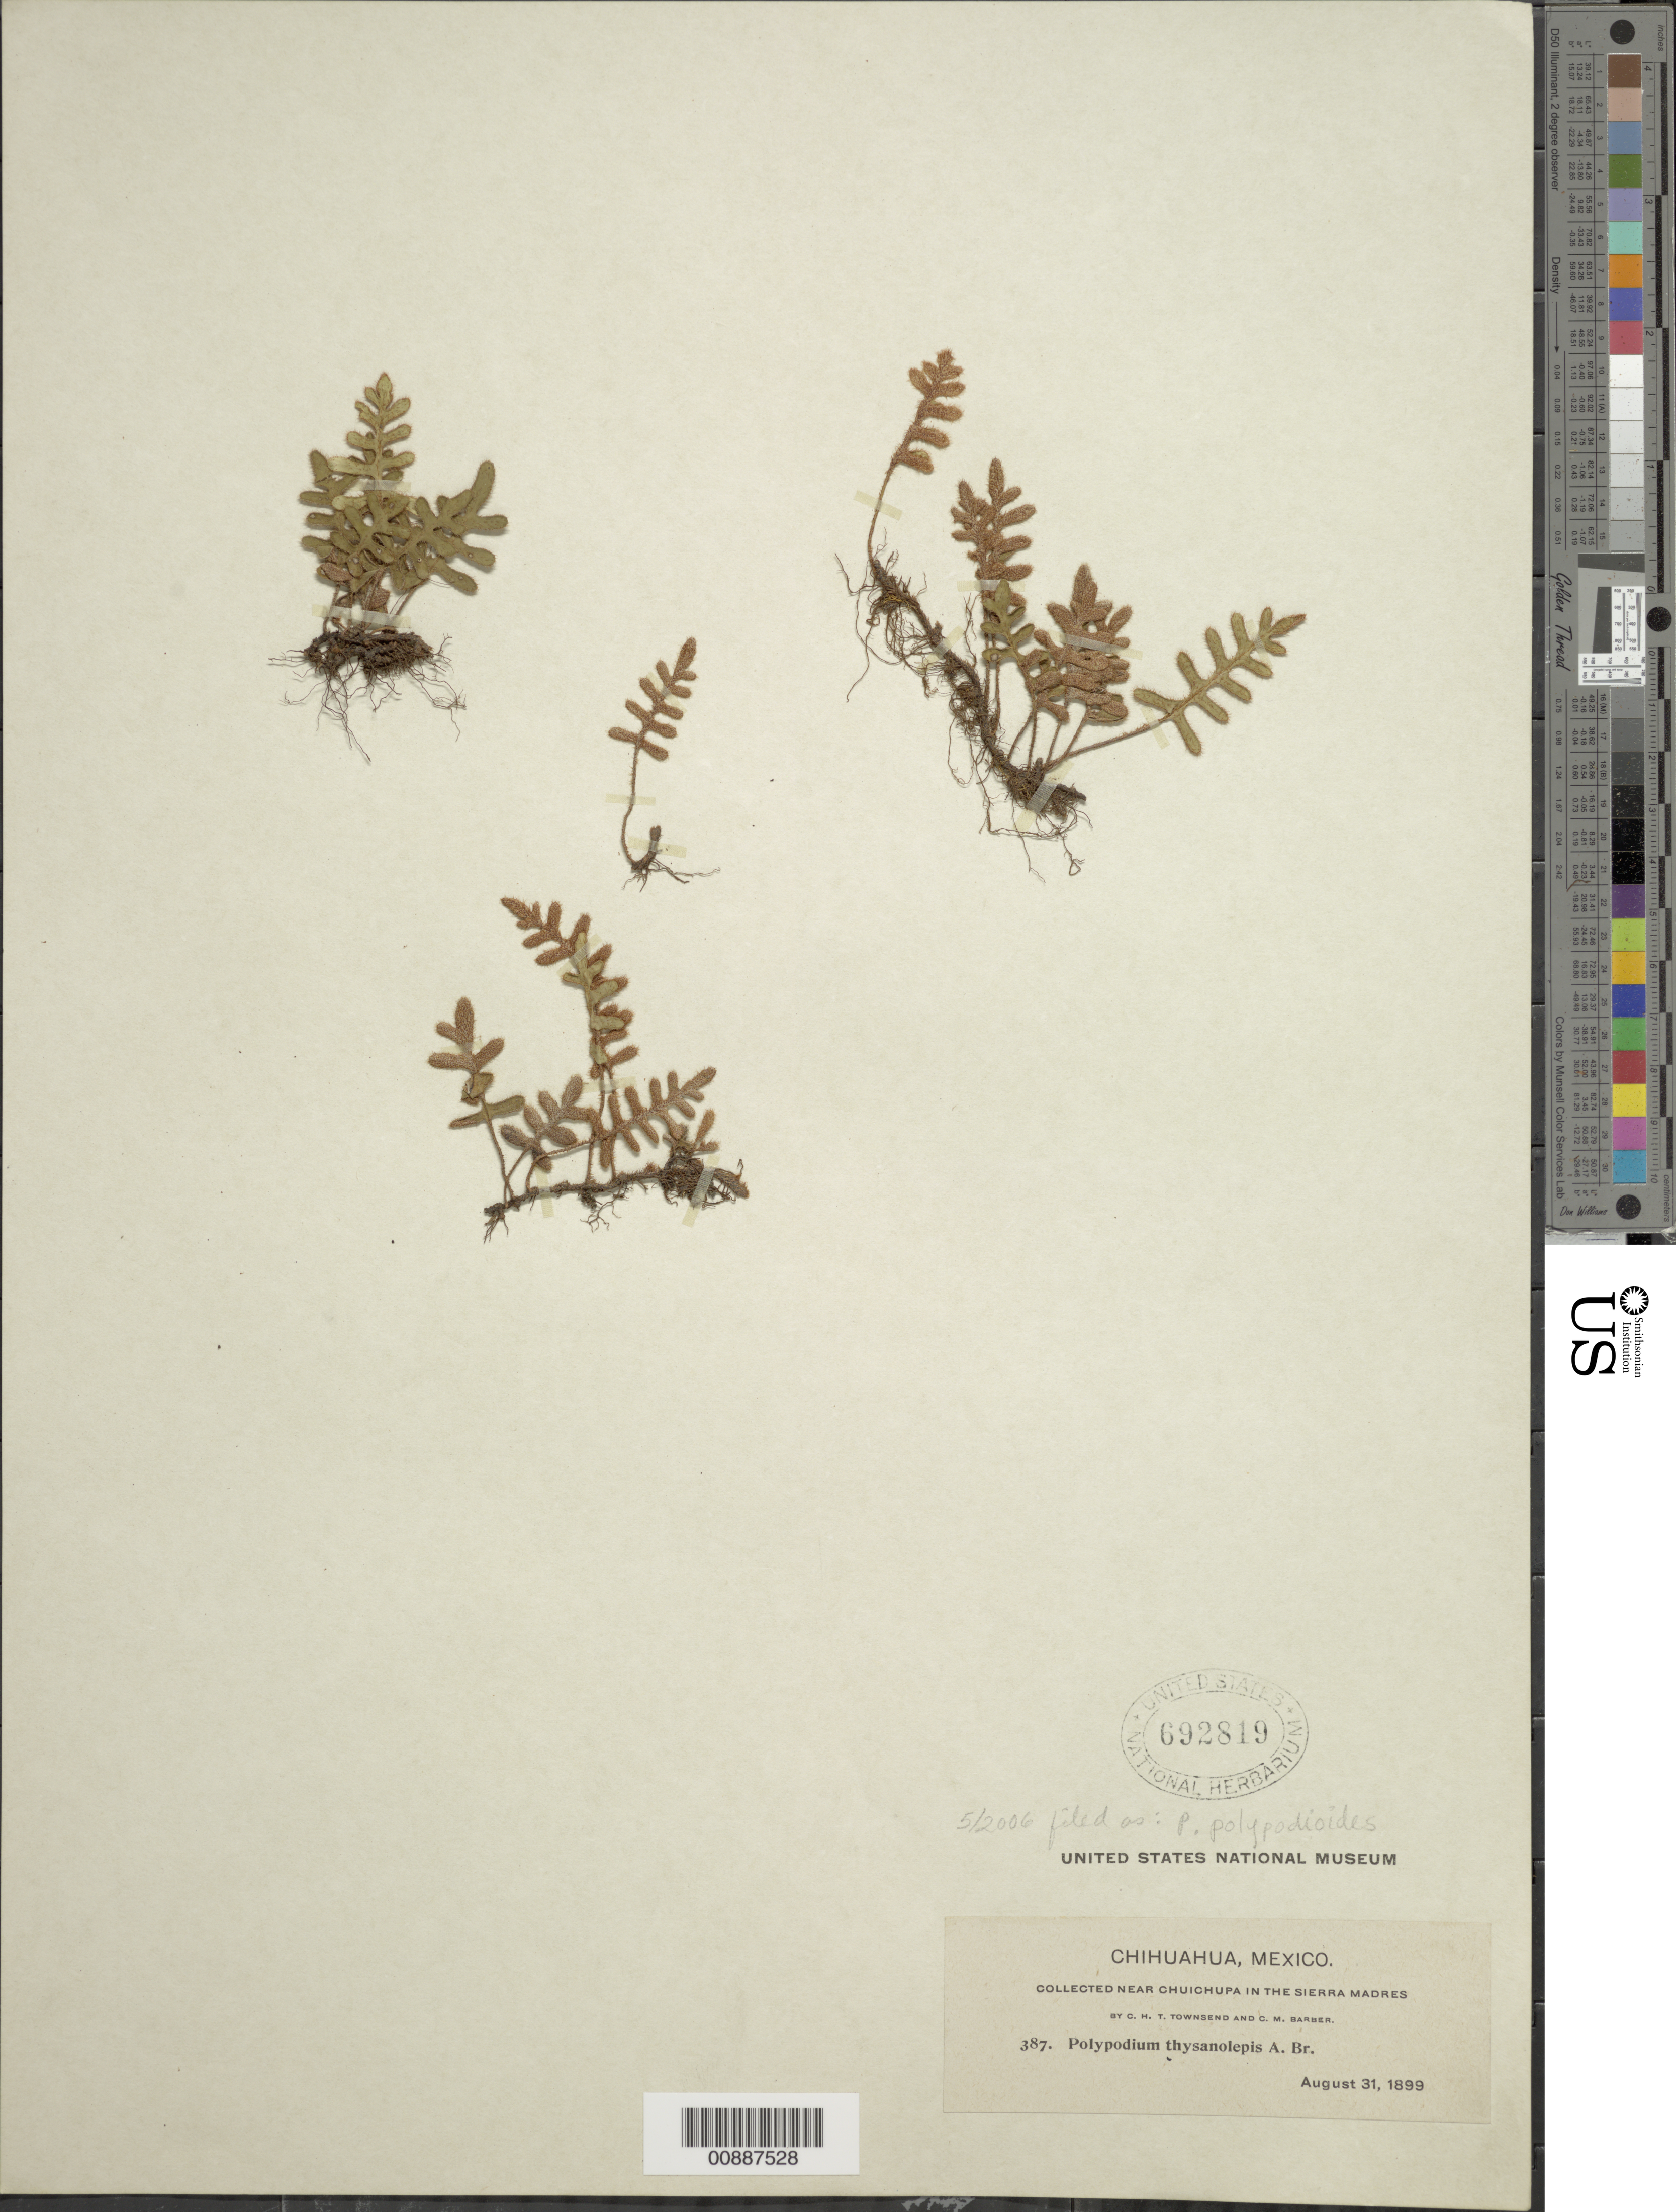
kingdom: Plantae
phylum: Tracheophyta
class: Polypodiopsida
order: Polypodiales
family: Polypodiaceae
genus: Pleopeltis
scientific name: Pleopeltis polypodioides var. acicularis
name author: (Weath.) E.G. Andrews & Windham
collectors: C. H. T. Townsend & C. Barber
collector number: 387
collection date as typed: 31 Aug 1899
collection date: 1899-08-31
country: Mexico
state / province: Chihuahua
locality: Near Chuichupa in the Sierra Madre.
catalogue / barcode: US 692819